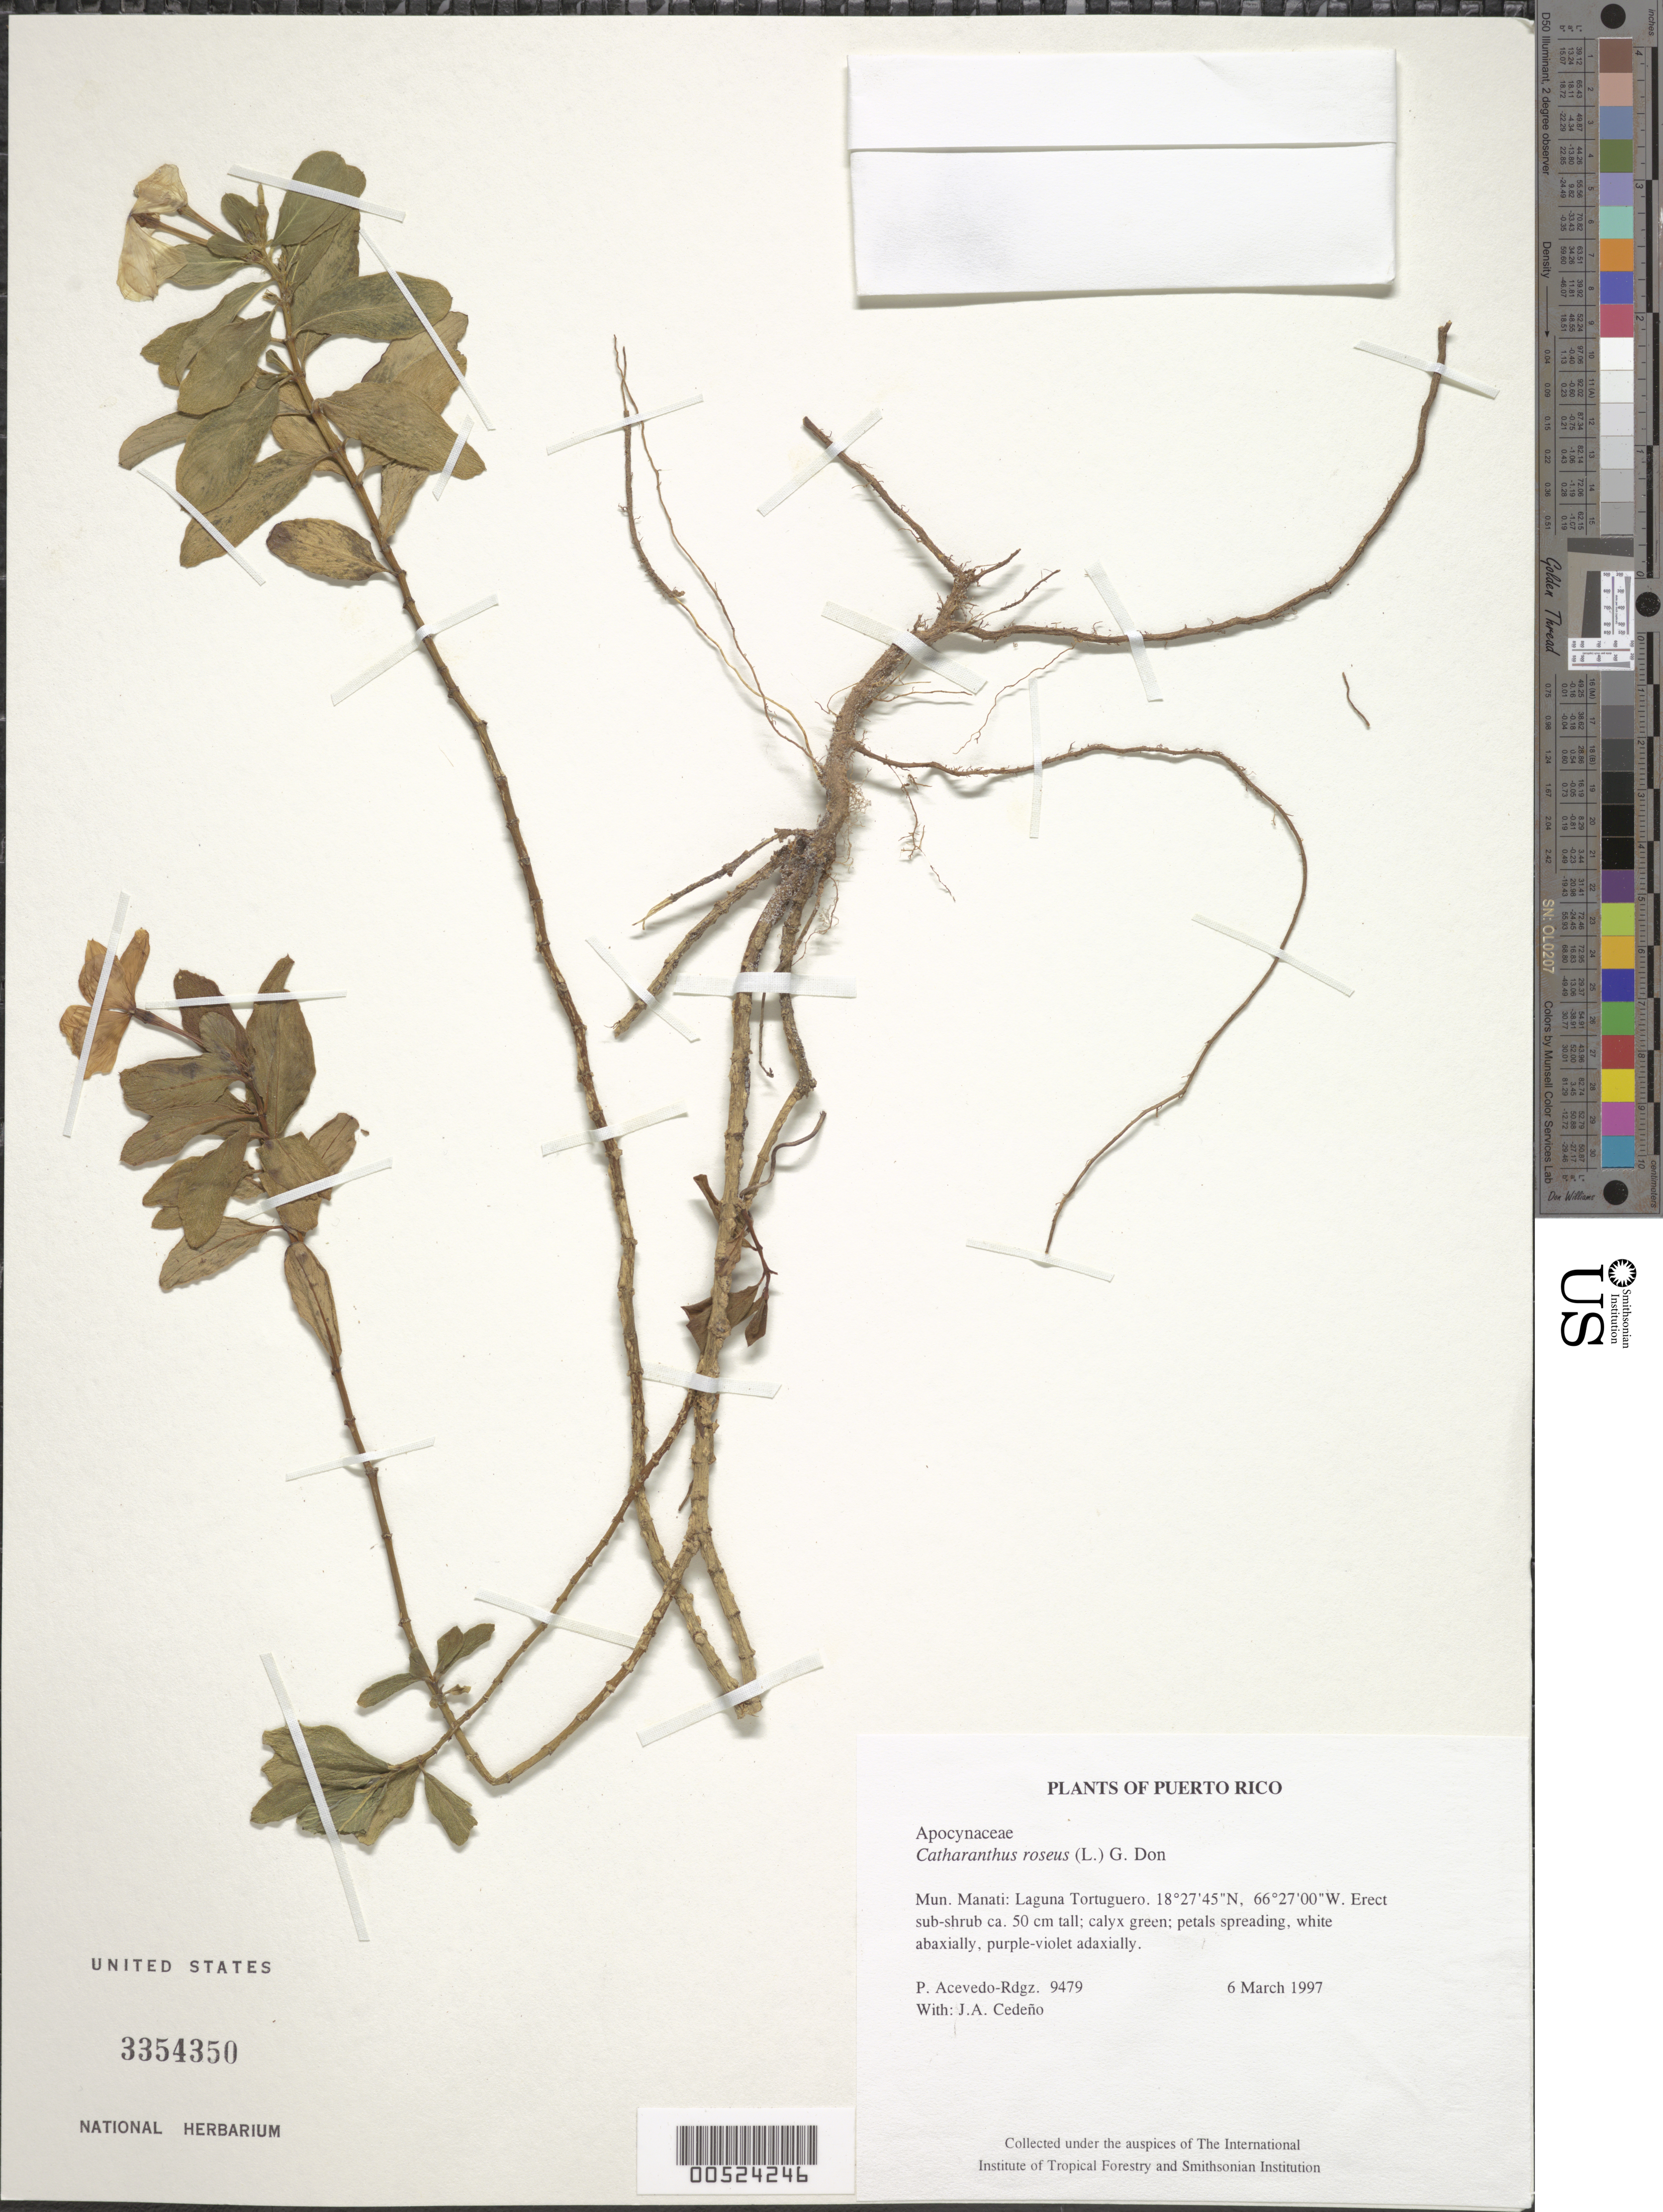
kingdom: Plantae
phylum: Tracheophyta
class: Magnoliopsida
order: Gentianales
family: Apocynaceae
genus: Catharanthus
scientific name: Catharanthus roseus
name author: (L.) G. Don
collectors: P. Acevedo-Rodr. & J. A. Cedeño M.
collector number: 9479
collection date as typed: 06 Mar 1997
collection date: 1997-03-06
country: Puerto Rico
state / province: Manatí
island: Puerto Rico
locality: Manatí: Laguna Tortuguero.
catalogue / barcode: US 3354350